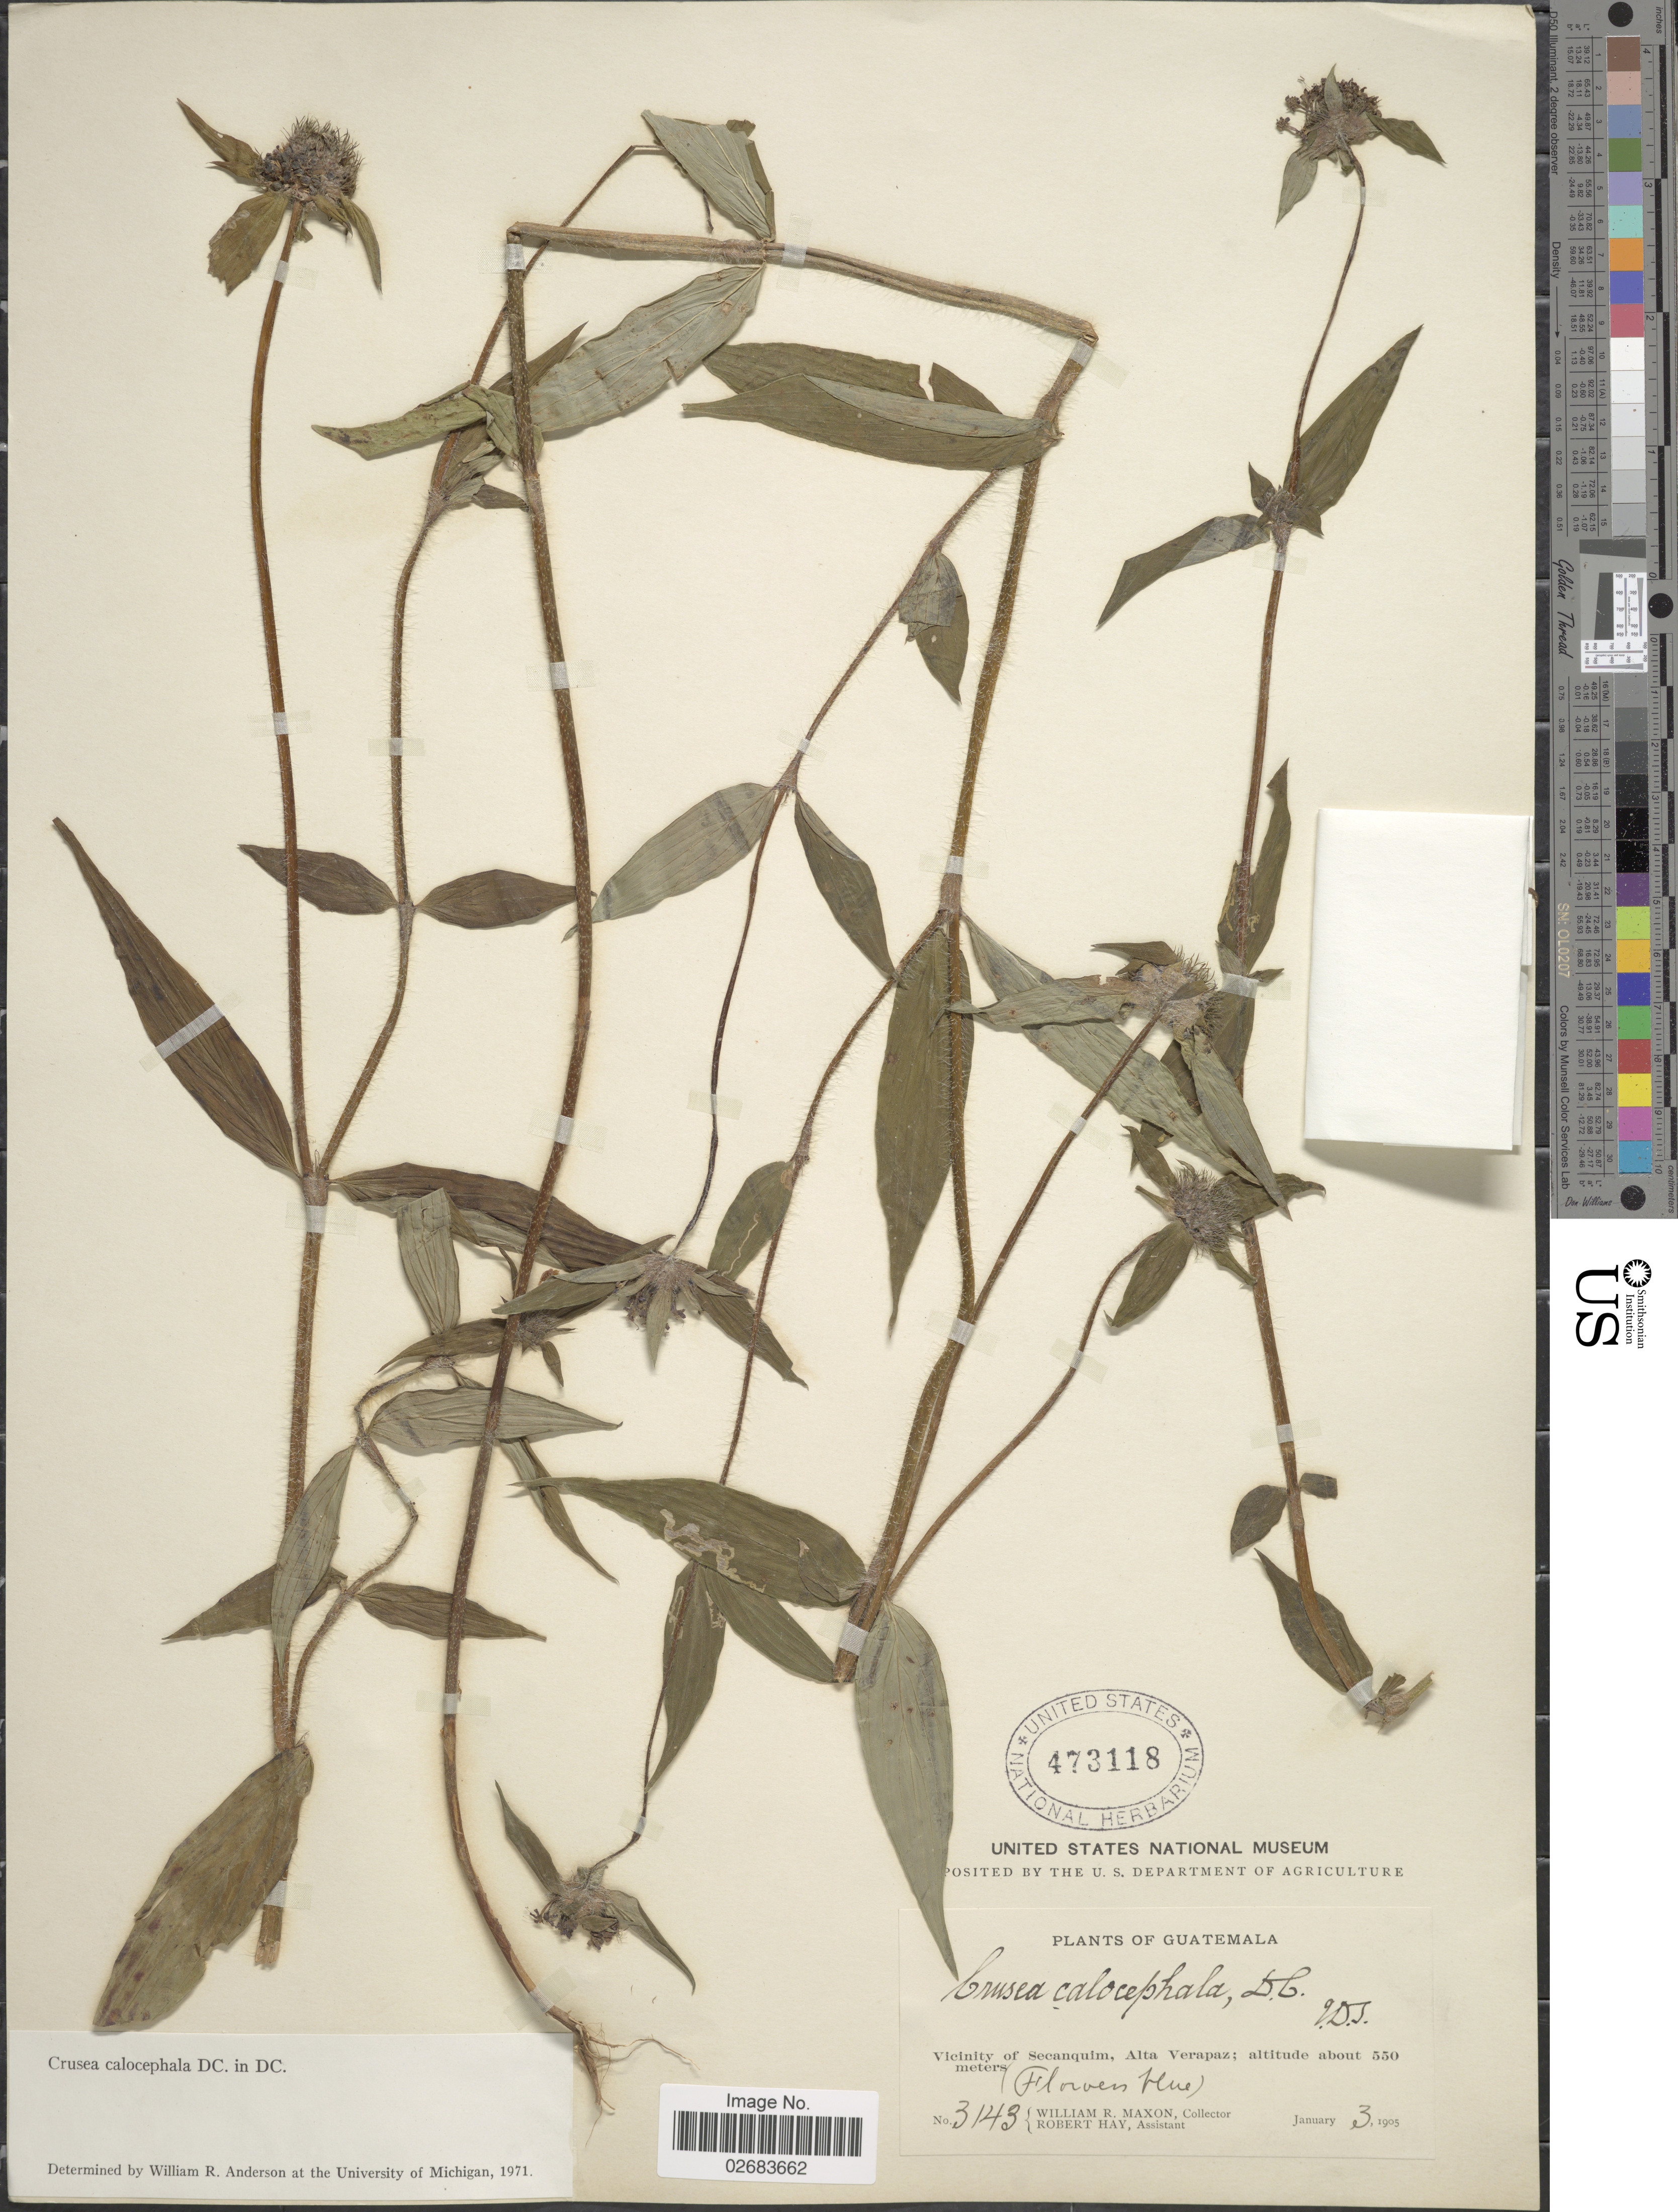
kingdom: Plantae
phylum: Tracheophyta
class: Magnoliopsida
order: Gentianales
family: Rubiaceae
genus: Crusea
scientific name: Crusea calocephala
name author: DC.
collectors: W. R. Maxon & R. Hay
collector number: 3143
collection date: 1905-01-03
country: Guatemala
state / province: Alta Verapaz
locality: Vicinity of Secanquim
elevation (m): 550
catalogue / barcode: US 473118